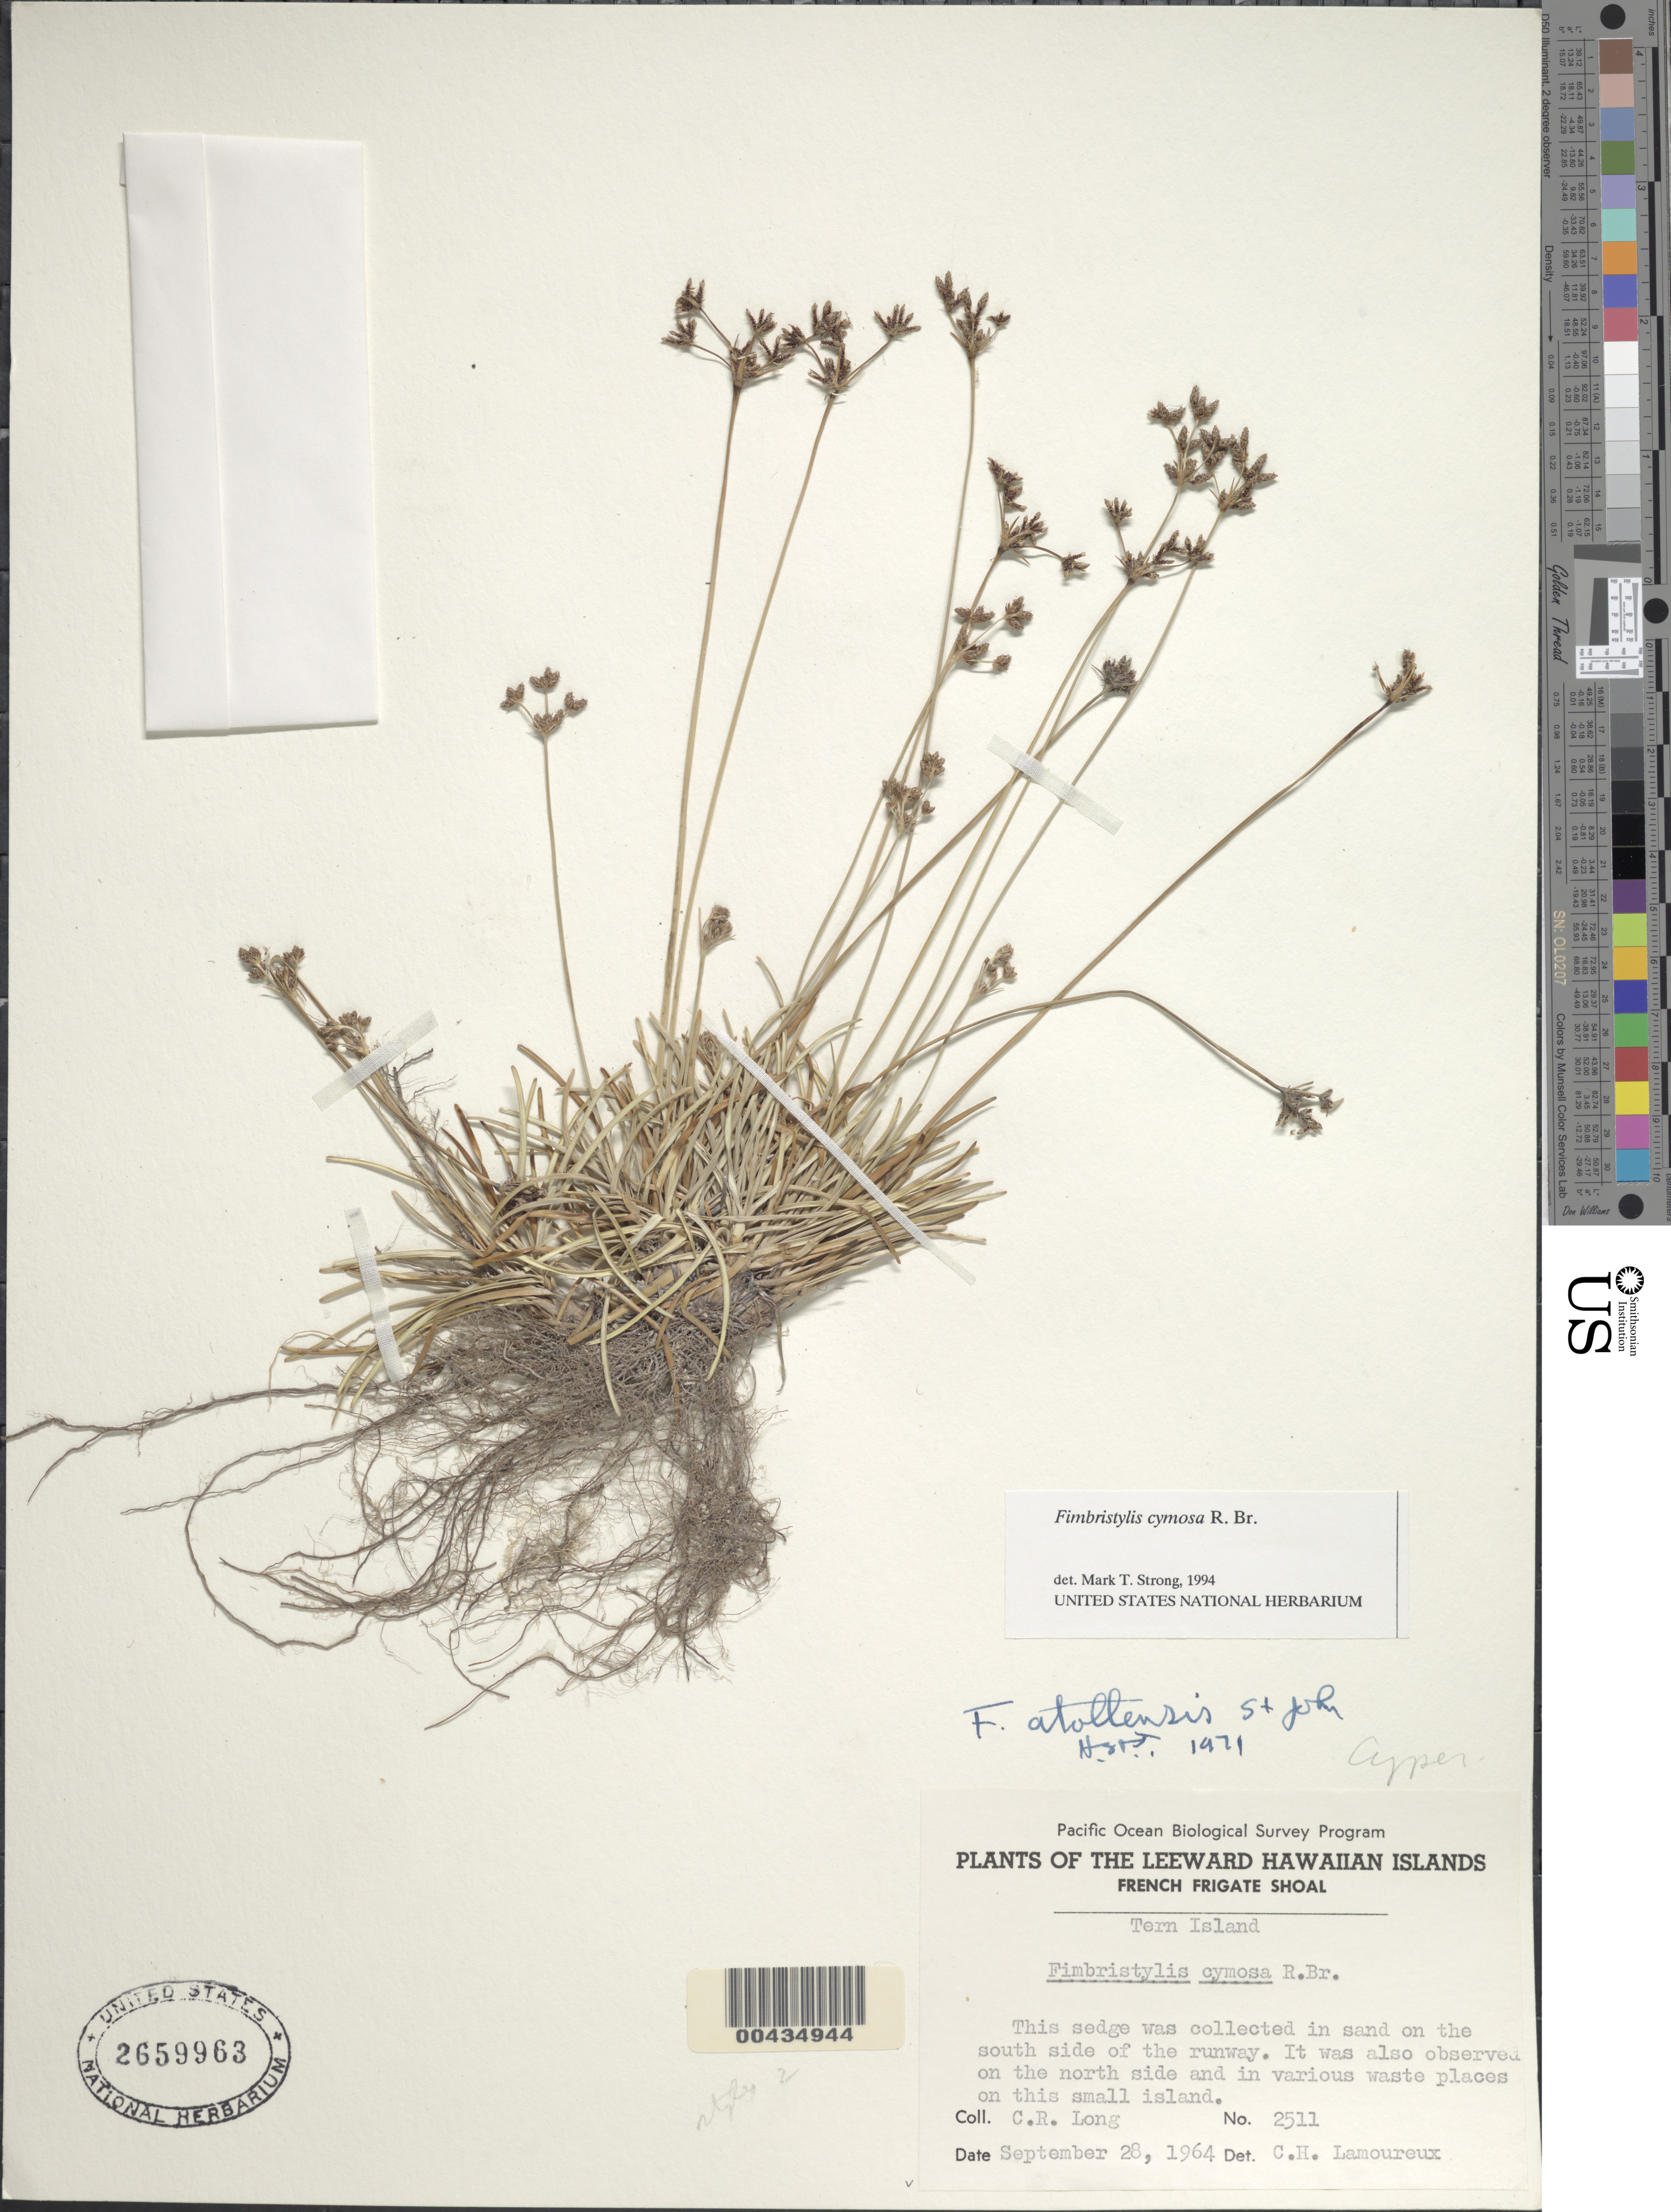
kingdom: Plantae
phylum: Tracheophyta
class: Liliopsida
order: Poales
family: Cyperaceae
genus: Fimbristylis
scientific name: Fimbristylis cymosa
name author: R. Br.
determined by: Strong, M. T., (US), Smithsonian Institution - National Museum of Natural History (UNITED STATES)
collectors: C. Long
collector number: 2511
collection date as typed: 28 Sep 1964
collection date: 1964-09-28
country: United States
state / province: Hawaii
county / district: Honolulu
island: French Frigate Shoals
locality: Tern Islet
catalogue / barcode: US 2659963